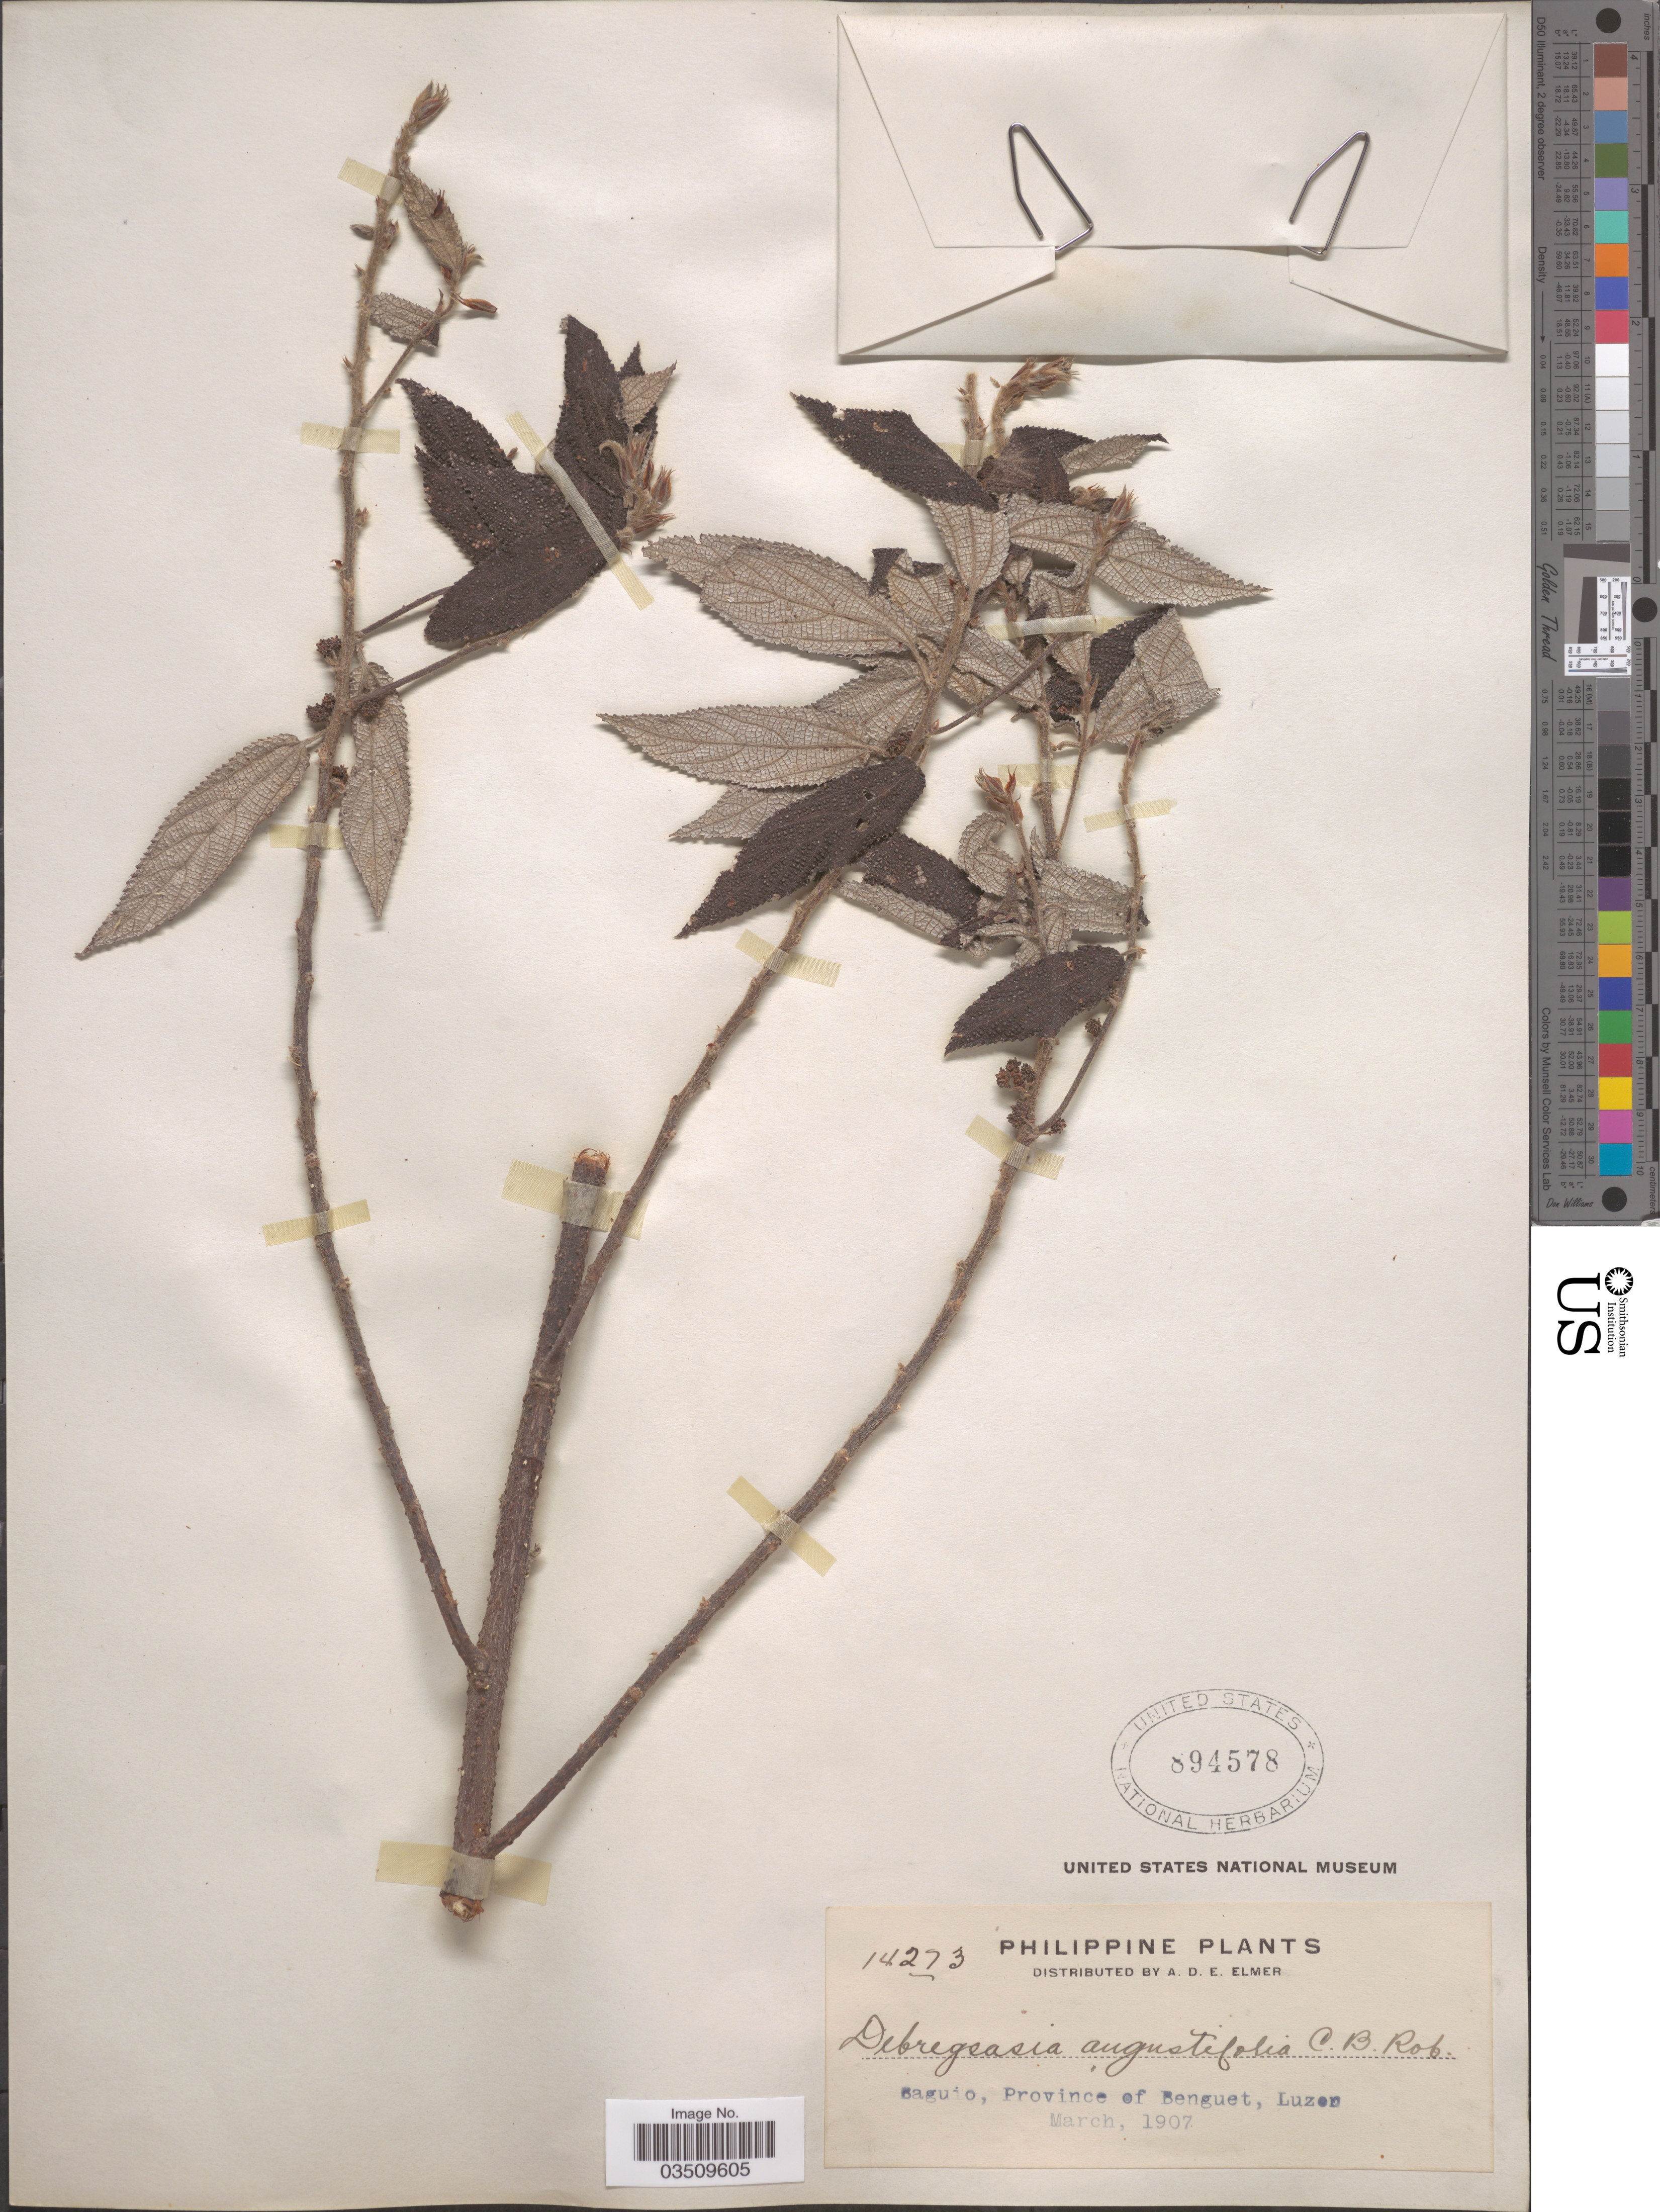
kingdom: Plantae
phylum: Tracheophyta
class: Magnoliopsida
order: Rosales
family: Urticaceae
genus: Debregeasia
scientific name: Debregeasia longifolia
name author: (Burm. f.) Wedd.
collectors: A. D. E. Elmer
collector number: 14273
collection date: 1907-03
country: Philippines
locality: Baguio, Province of Benguet, Luzon.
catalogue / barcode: US 894578